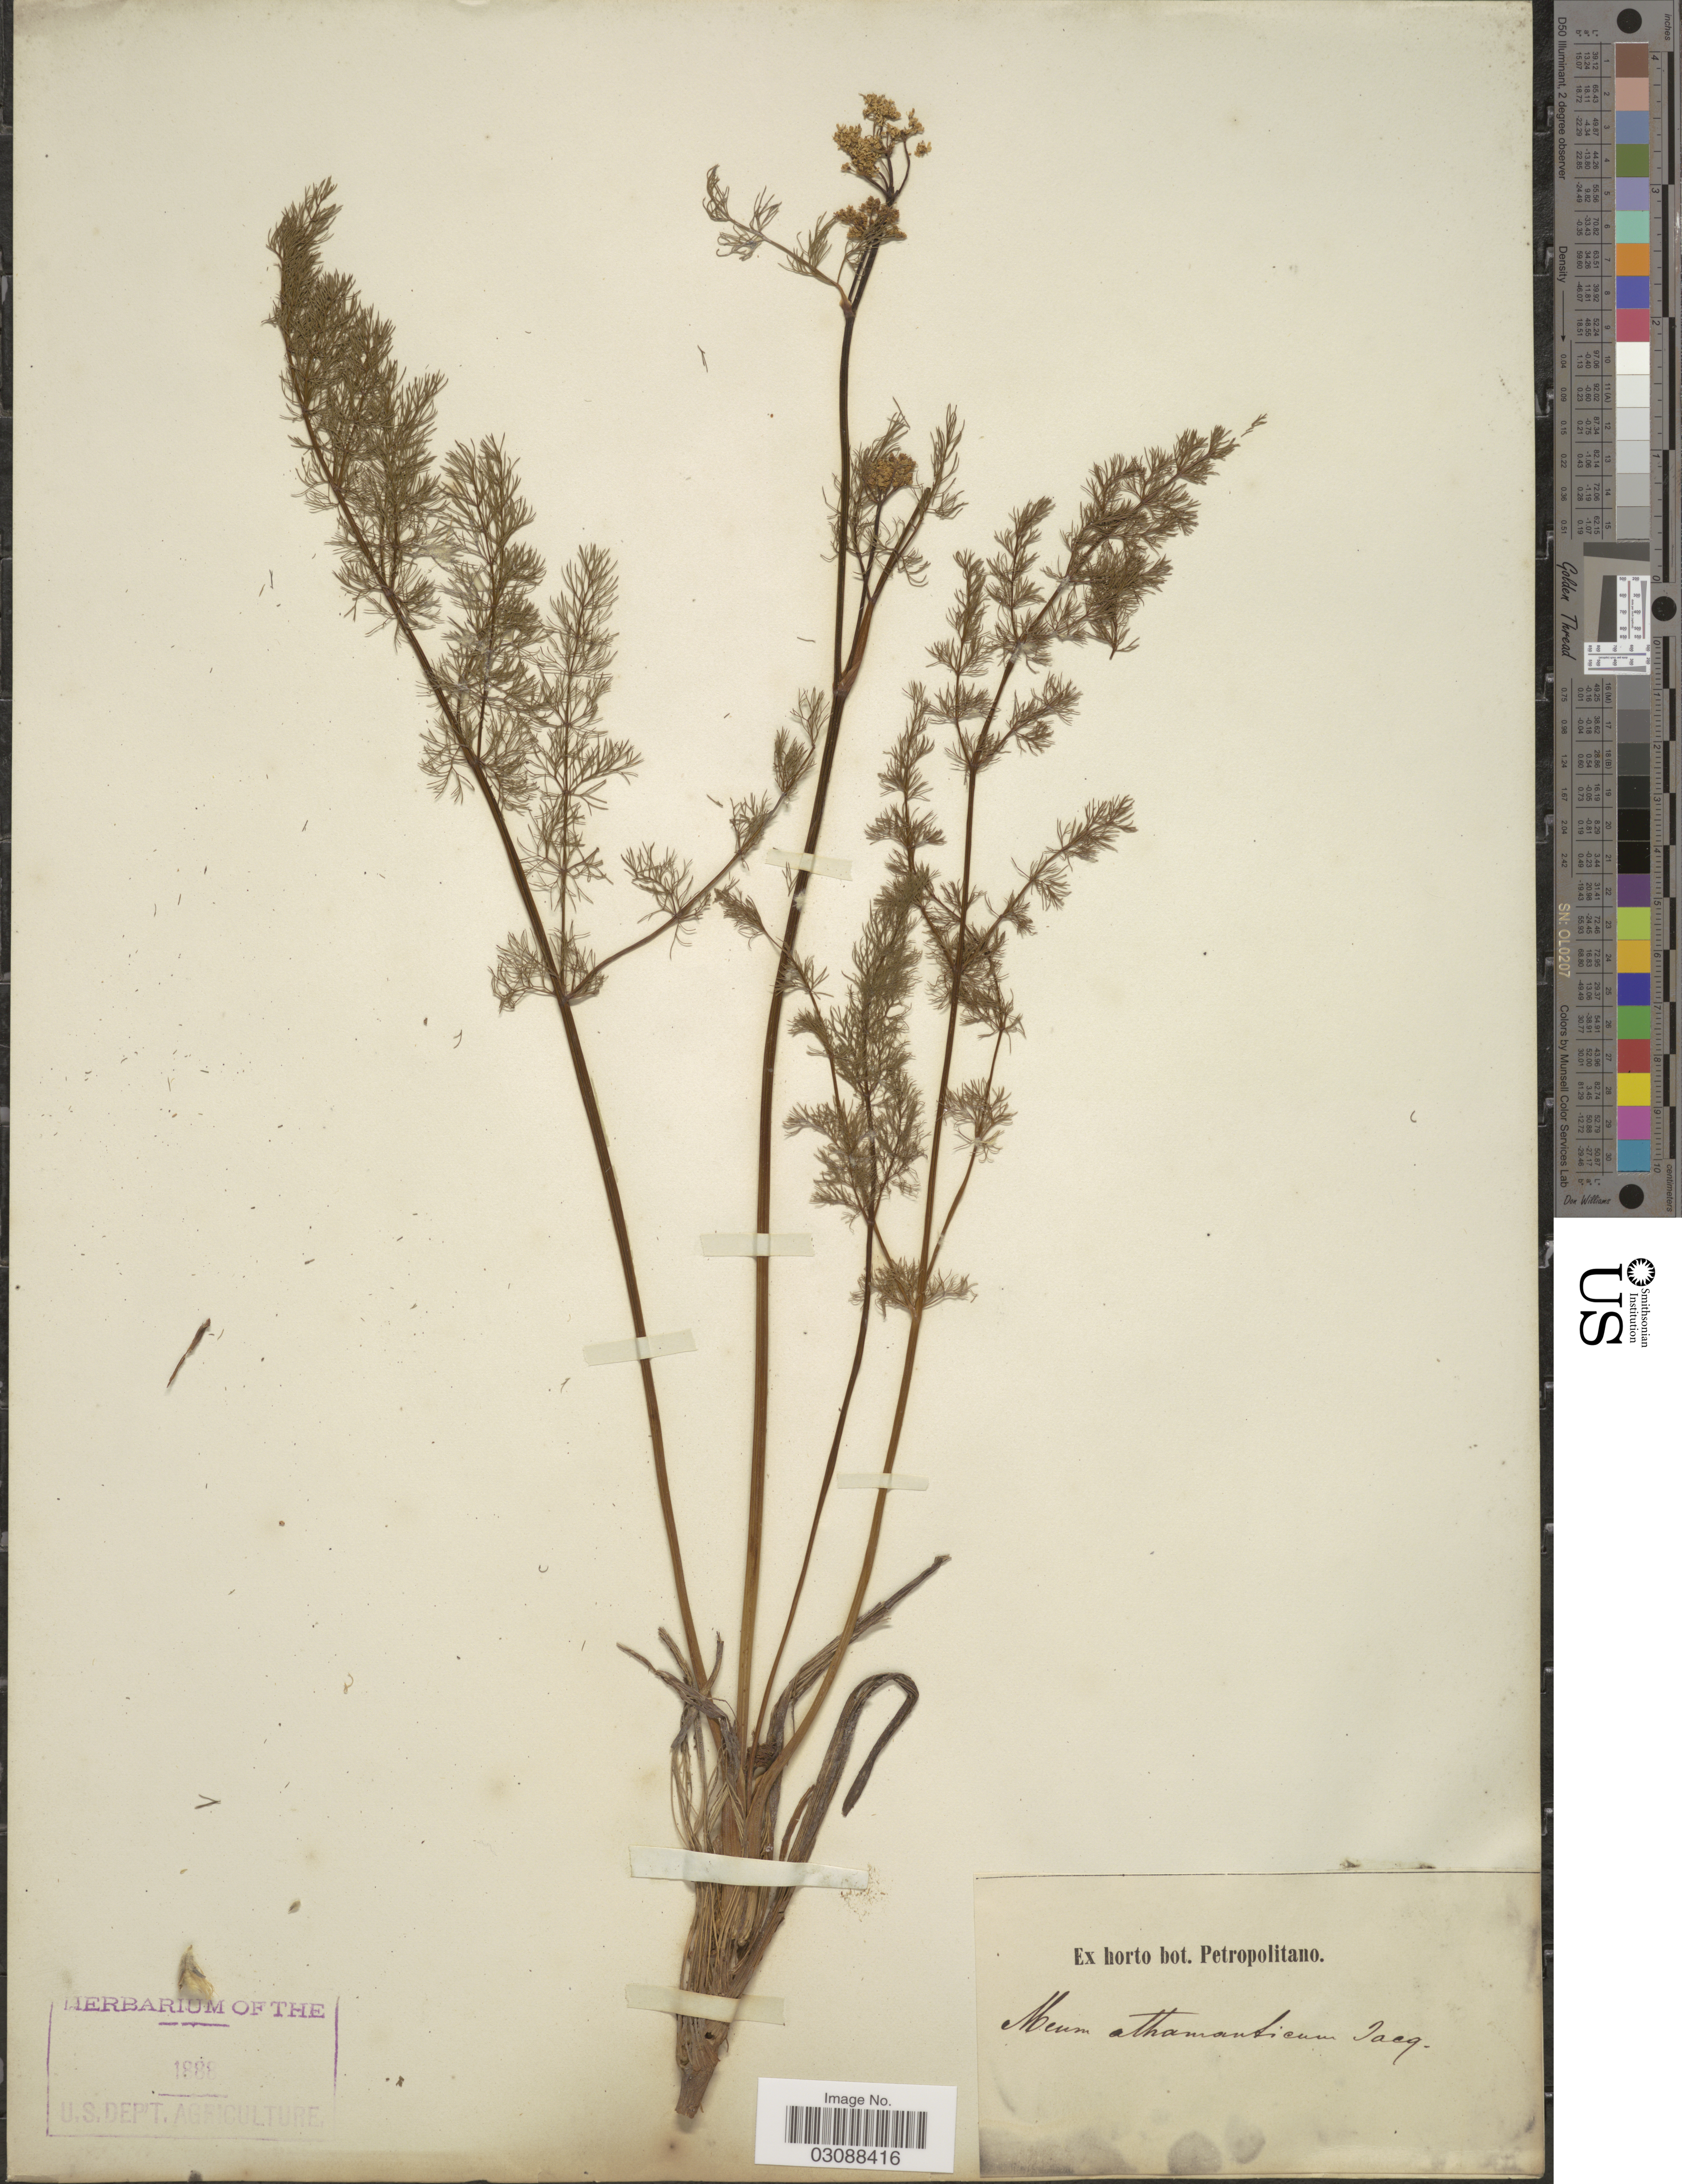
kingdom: Plantae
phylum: Tracheophyta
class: Magnoliopsida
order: Apiales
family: Apiaceae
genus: Meum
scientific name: Meum athamanticum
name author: Jacq.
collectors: ex Horto Bot. Petropolitano